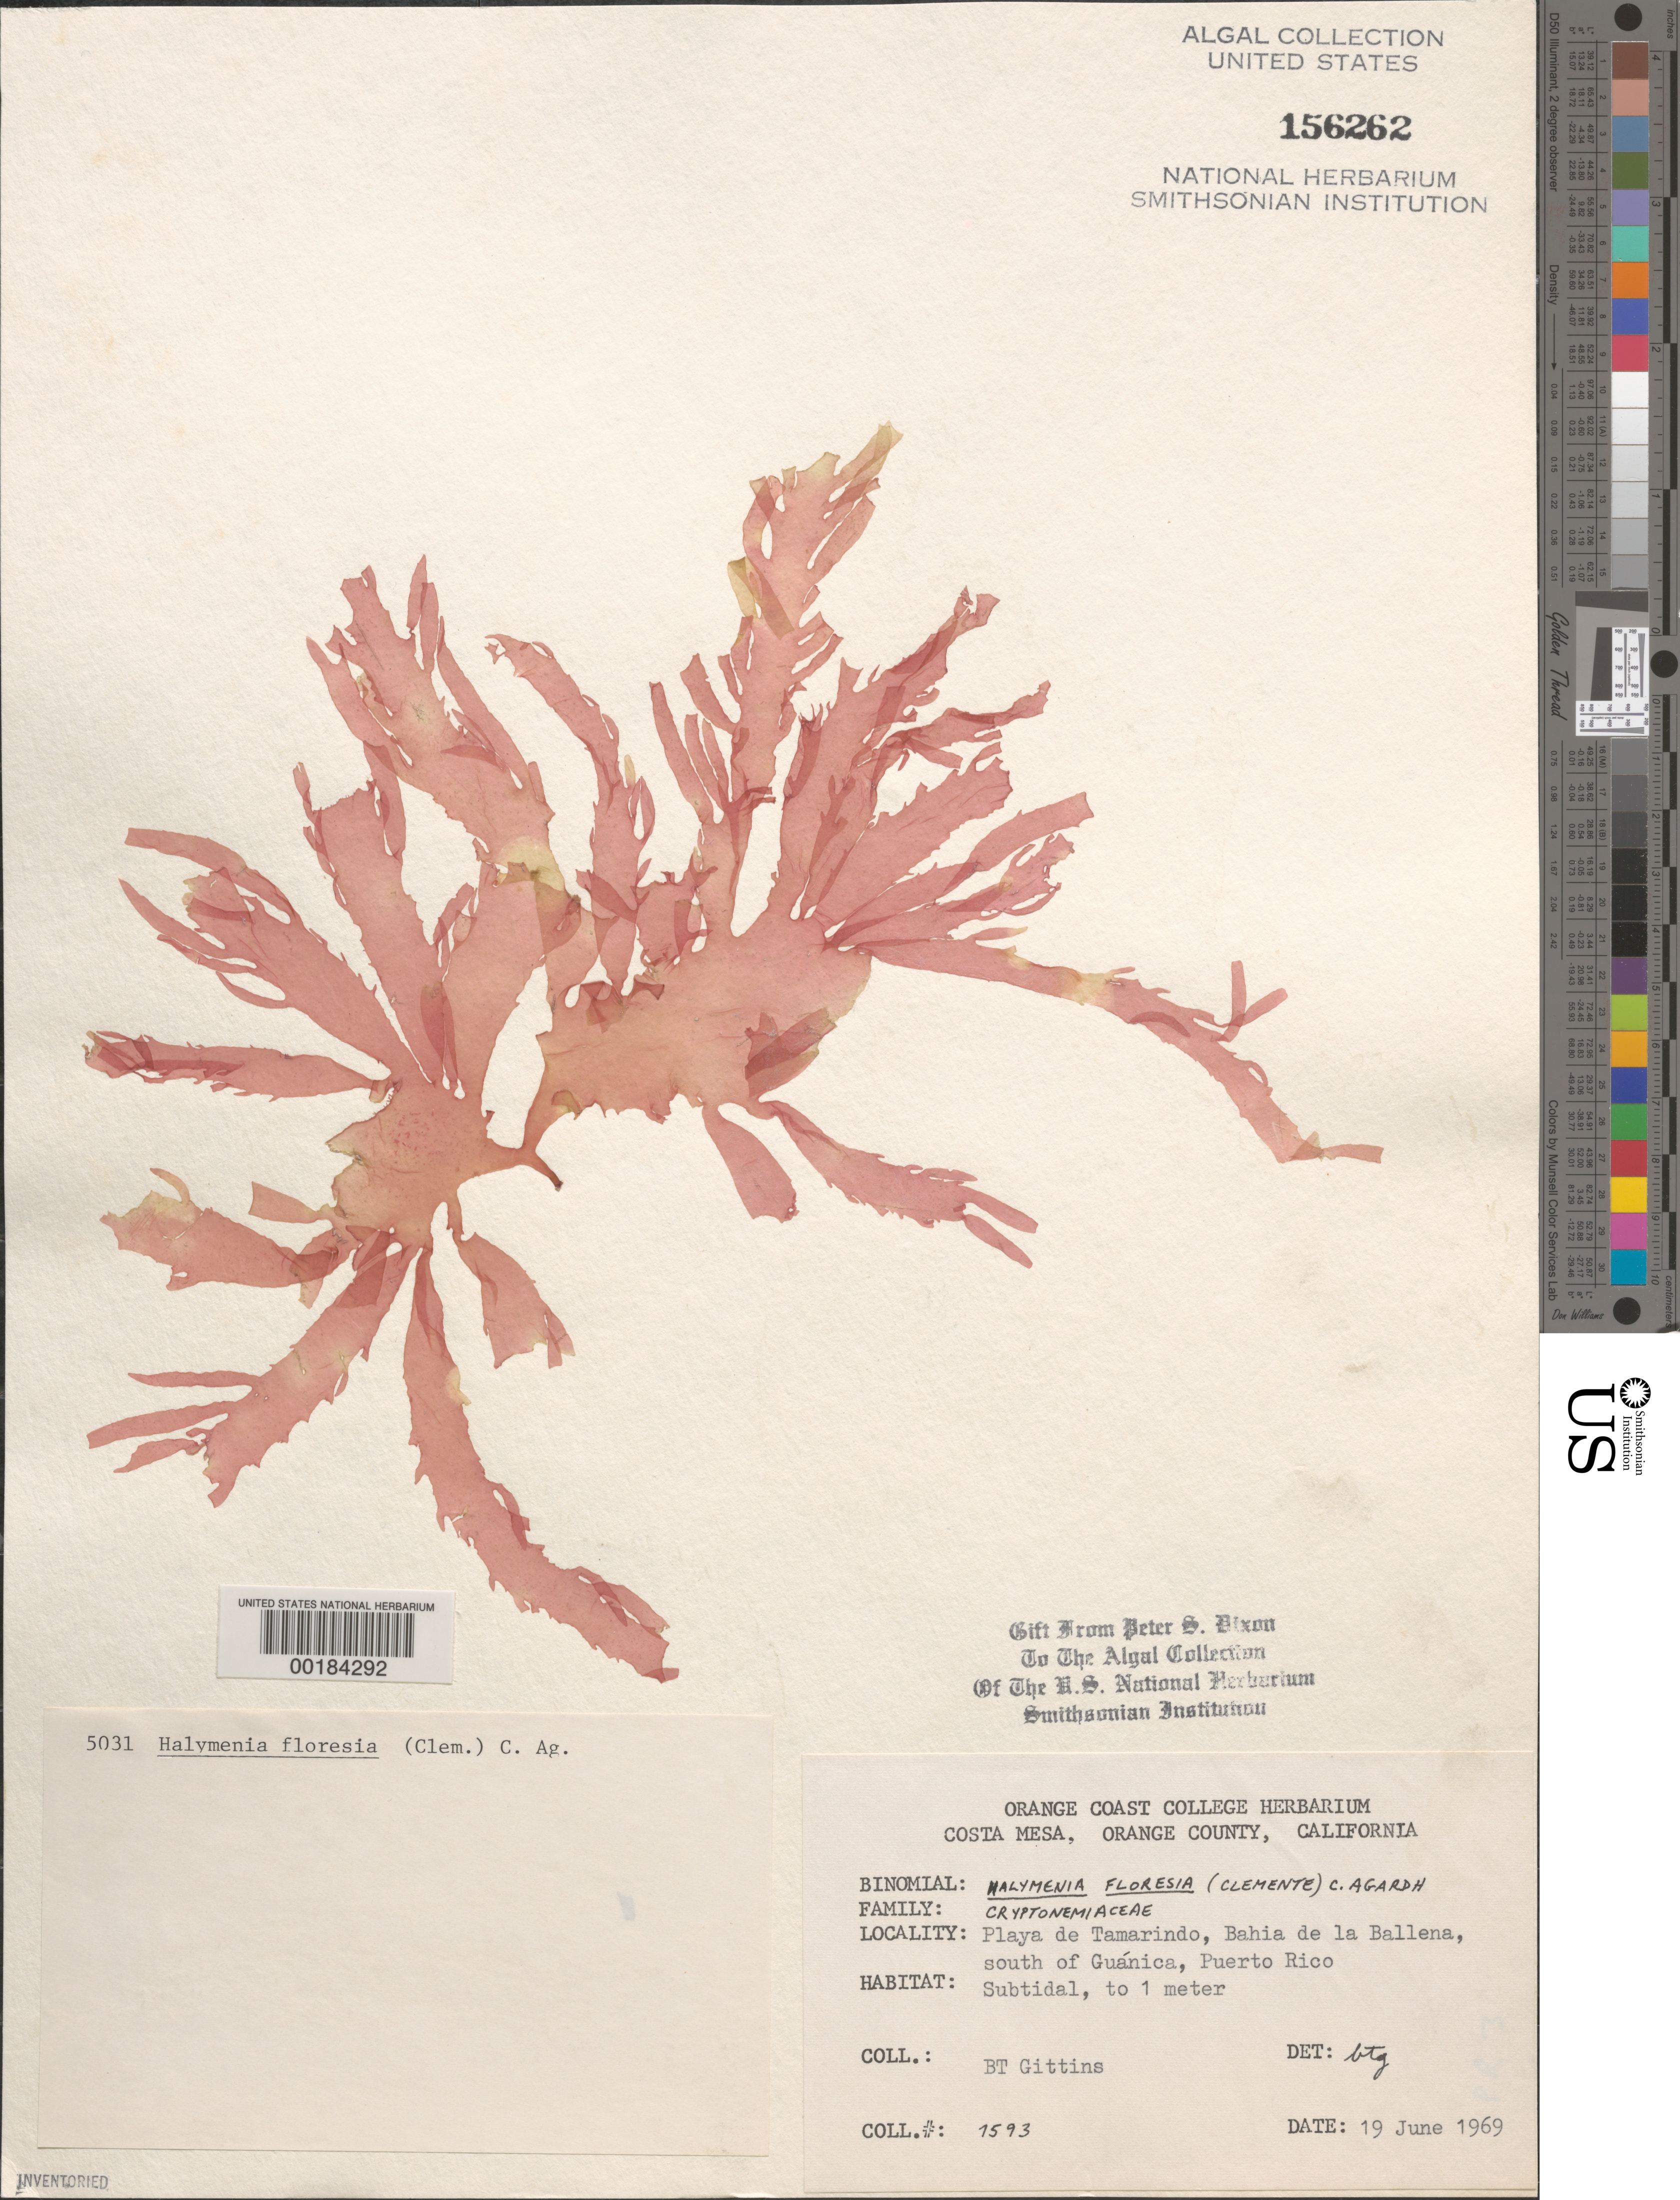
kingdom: Plantae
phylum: Rhodophyta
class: Florideophyceae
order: Halymeniales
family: Halymeniaceae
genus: Halymenia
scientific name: Halymenia floresii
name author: (Clemente) C. Agardh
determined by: Gittins, B. T.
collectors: B. Gittins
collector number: BTG 7593 & PSD 5031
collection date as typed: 19 Jun 1969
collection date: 1969-06-19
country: Puerto Rico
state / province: Guanica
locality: Playa de tamarindo, bahia de ballena, south of guanica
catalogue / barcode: US 156262